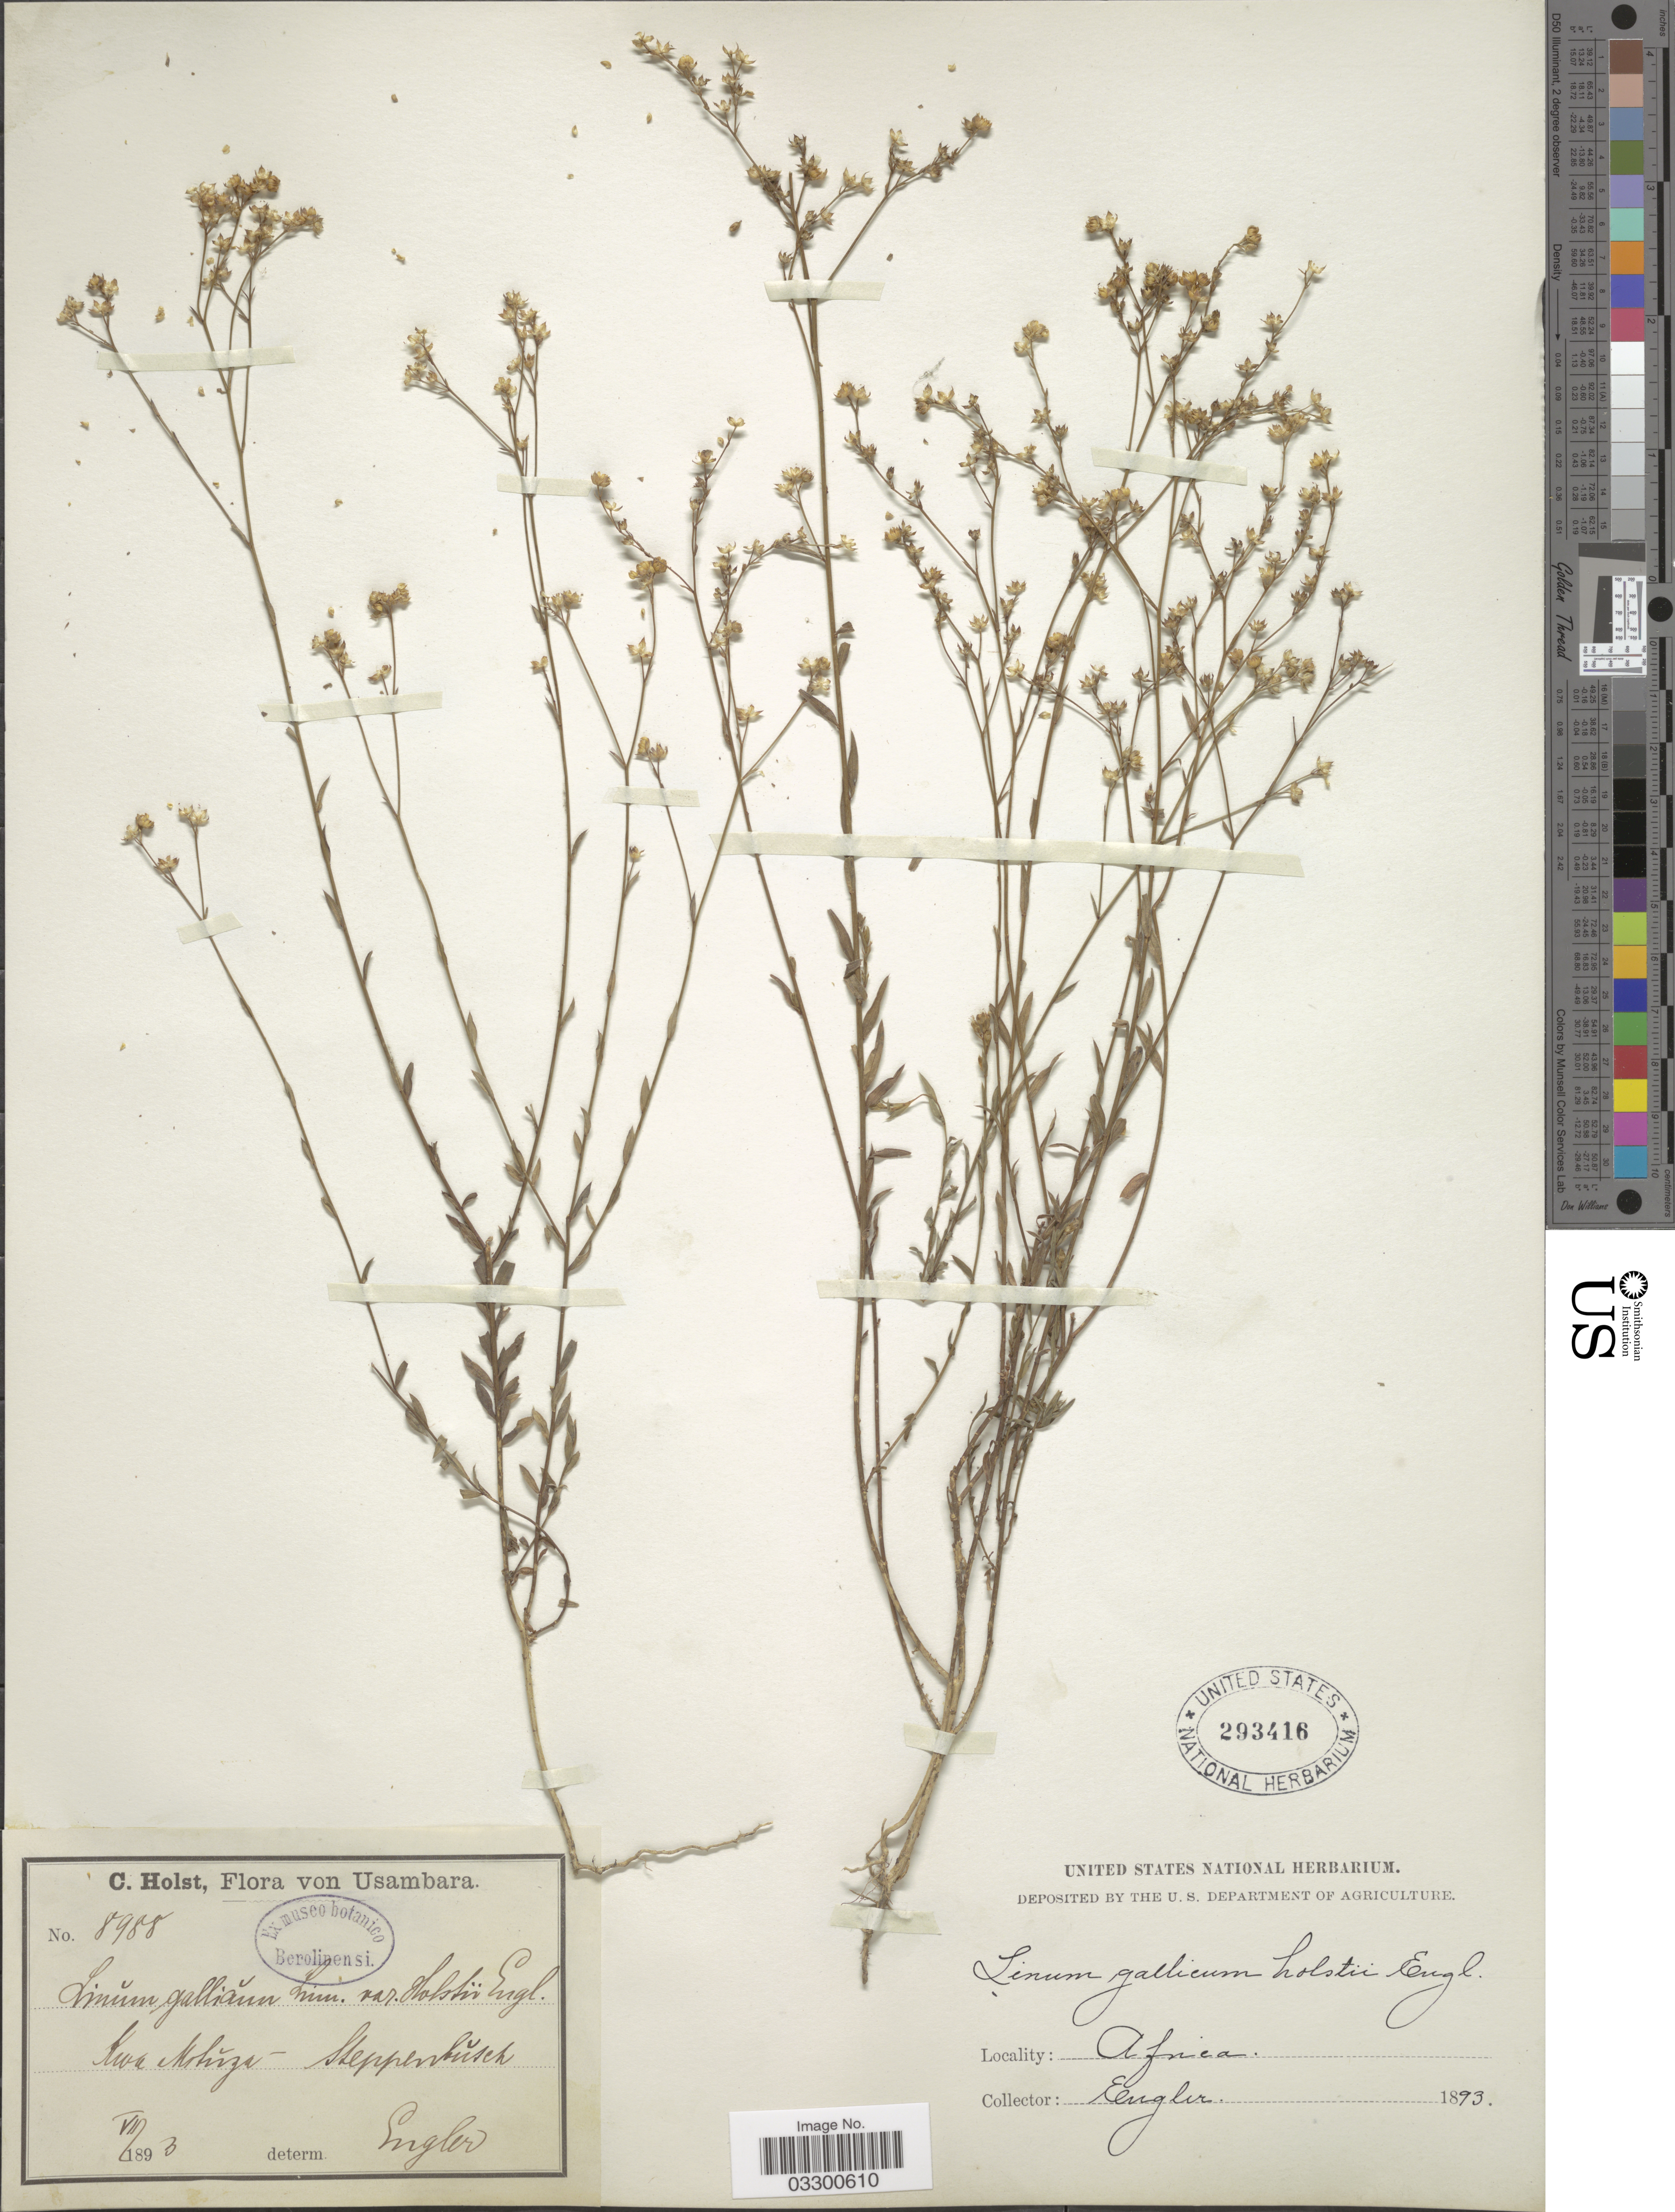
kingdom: Plantae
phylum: Tracheophyta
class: Magnoliopsida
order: Malpighiales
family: Linaceae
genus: Linum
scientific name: Linum gallicum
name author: L.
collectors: Engler & C. H. Holst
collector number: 8988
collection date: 1893-07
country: Tanzania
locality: Usambara. Kwa Mshúza. Africa.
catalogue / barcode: US 293416